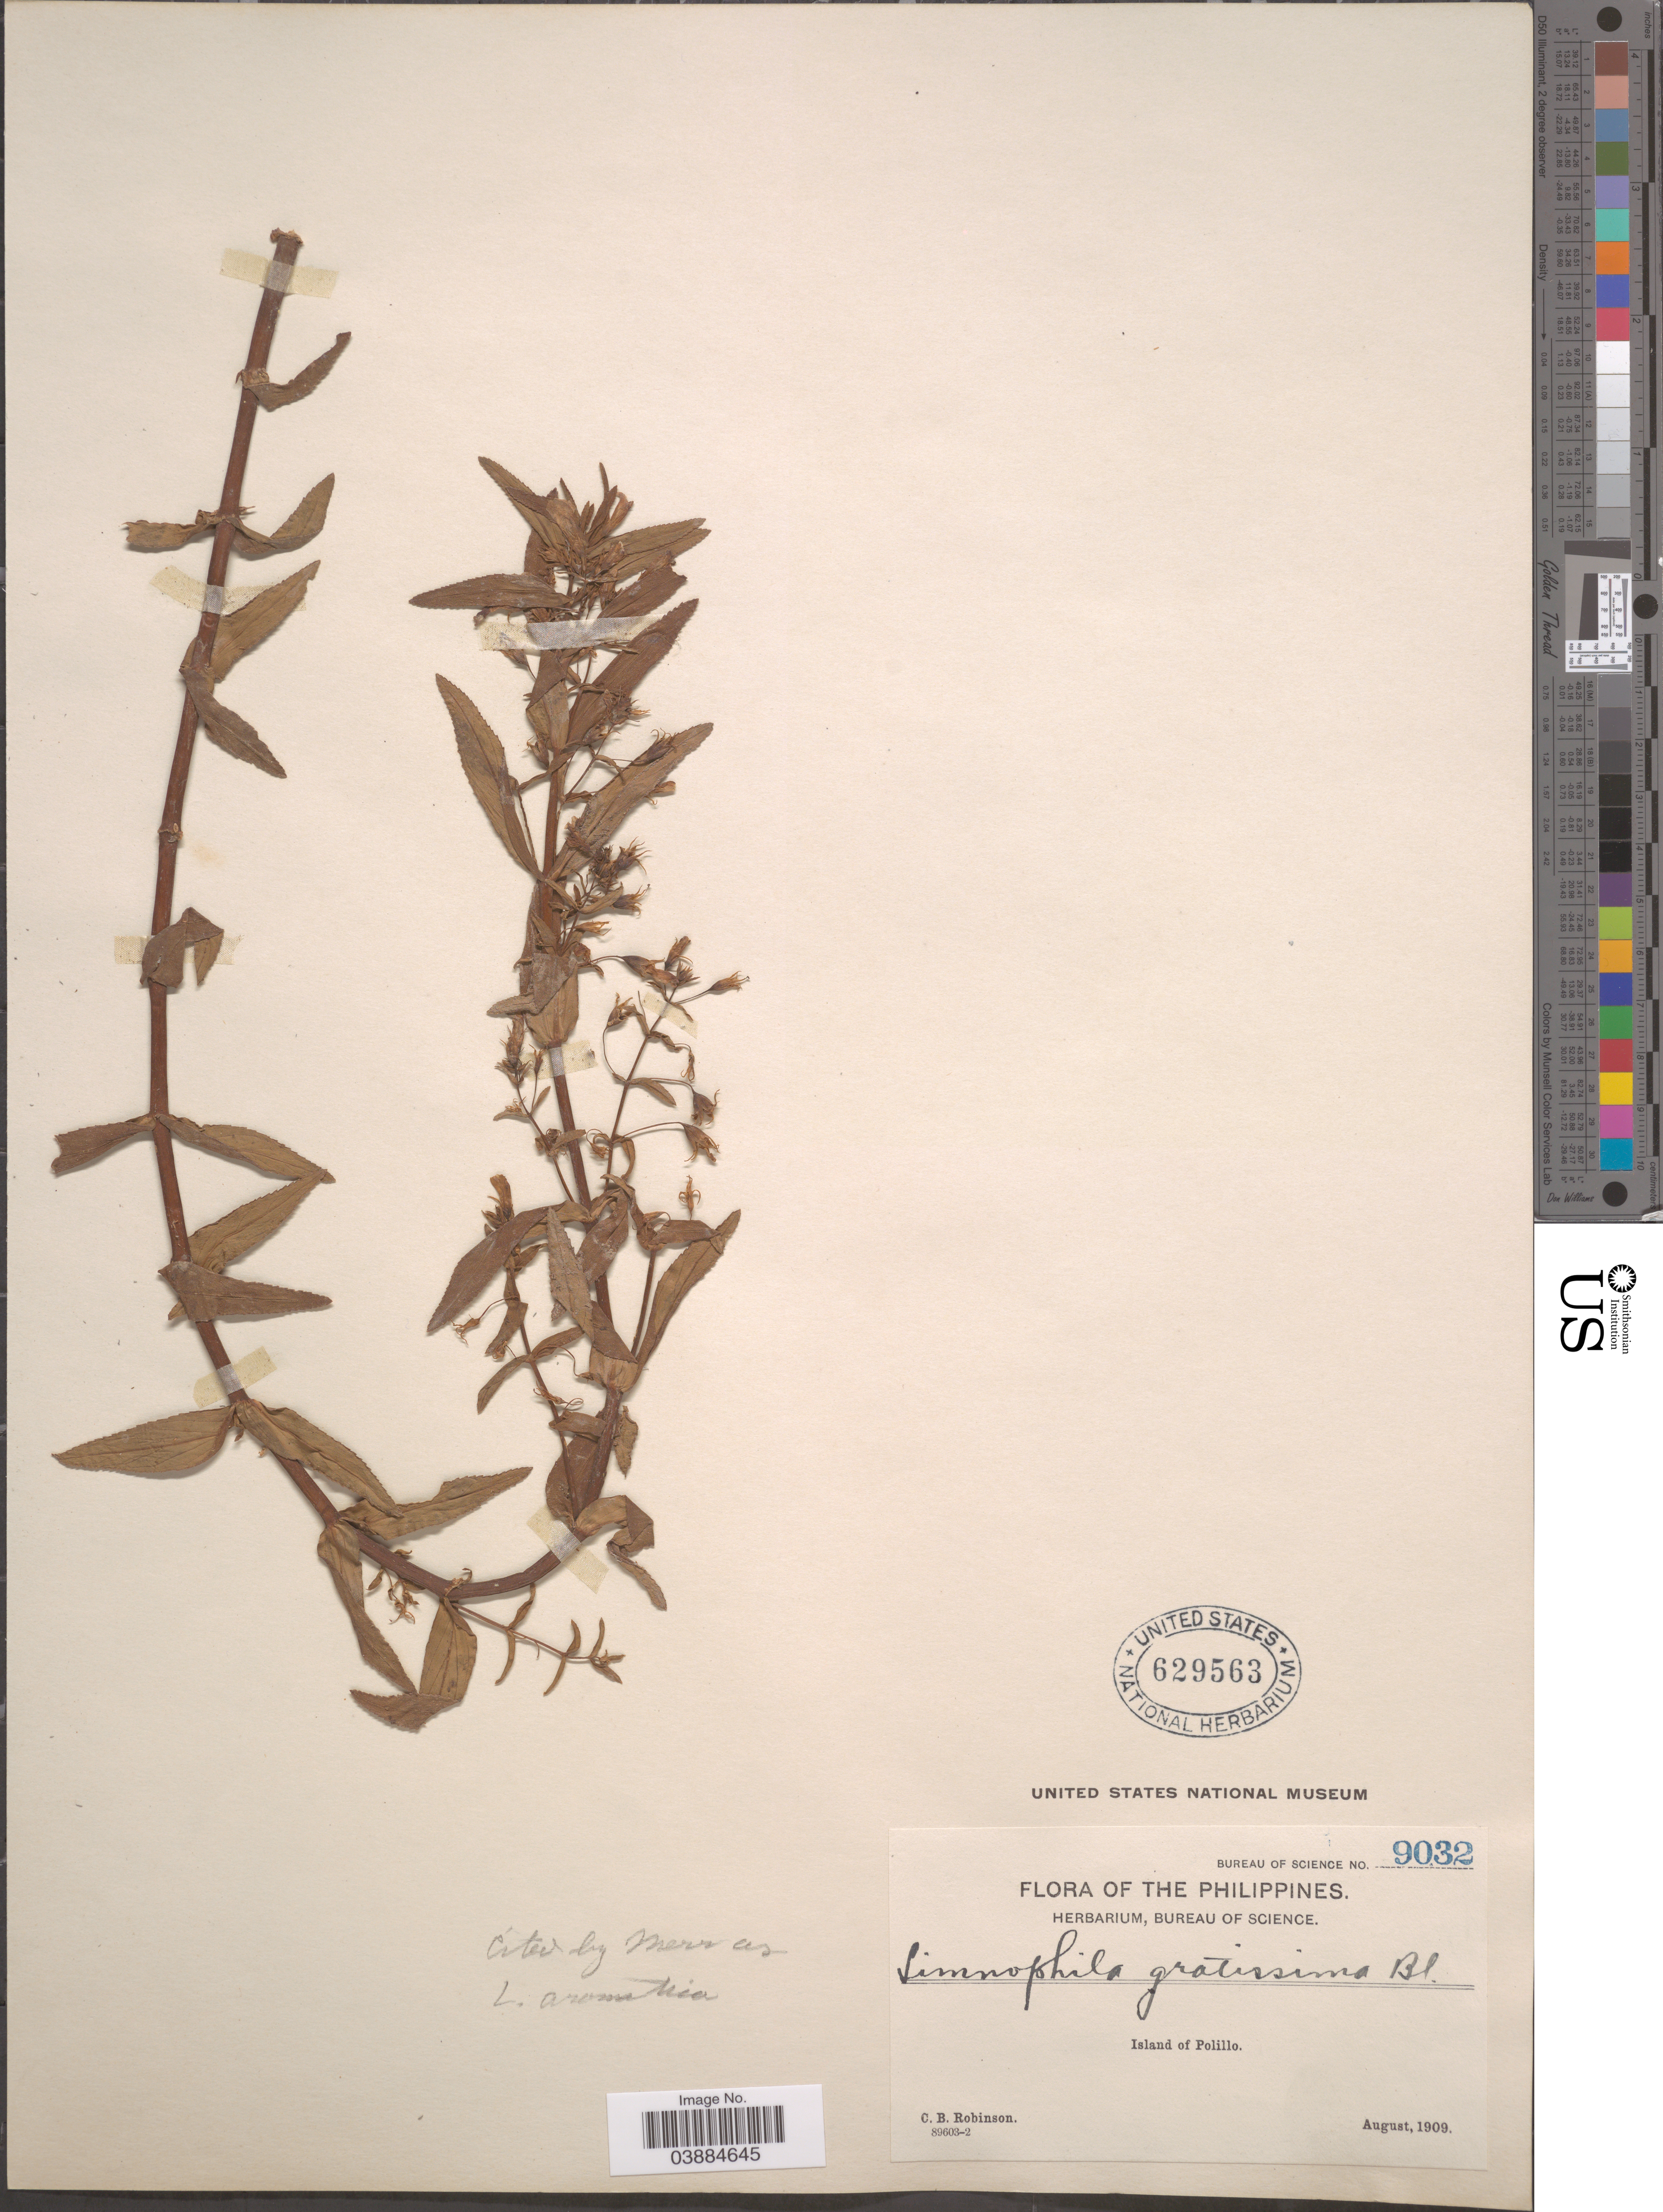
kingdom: Plantae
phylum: Tracheophyta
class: Magnoliopsida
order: Lamiales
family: Plantaginaceae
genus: Limnophila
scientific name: Limnophila aromatica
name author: (Lam.) Merr.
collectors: C. Robinson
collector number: Bureau of Science 9032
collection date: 1909-08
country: Philippines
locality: Island of Polillo.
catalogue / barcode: US 629563